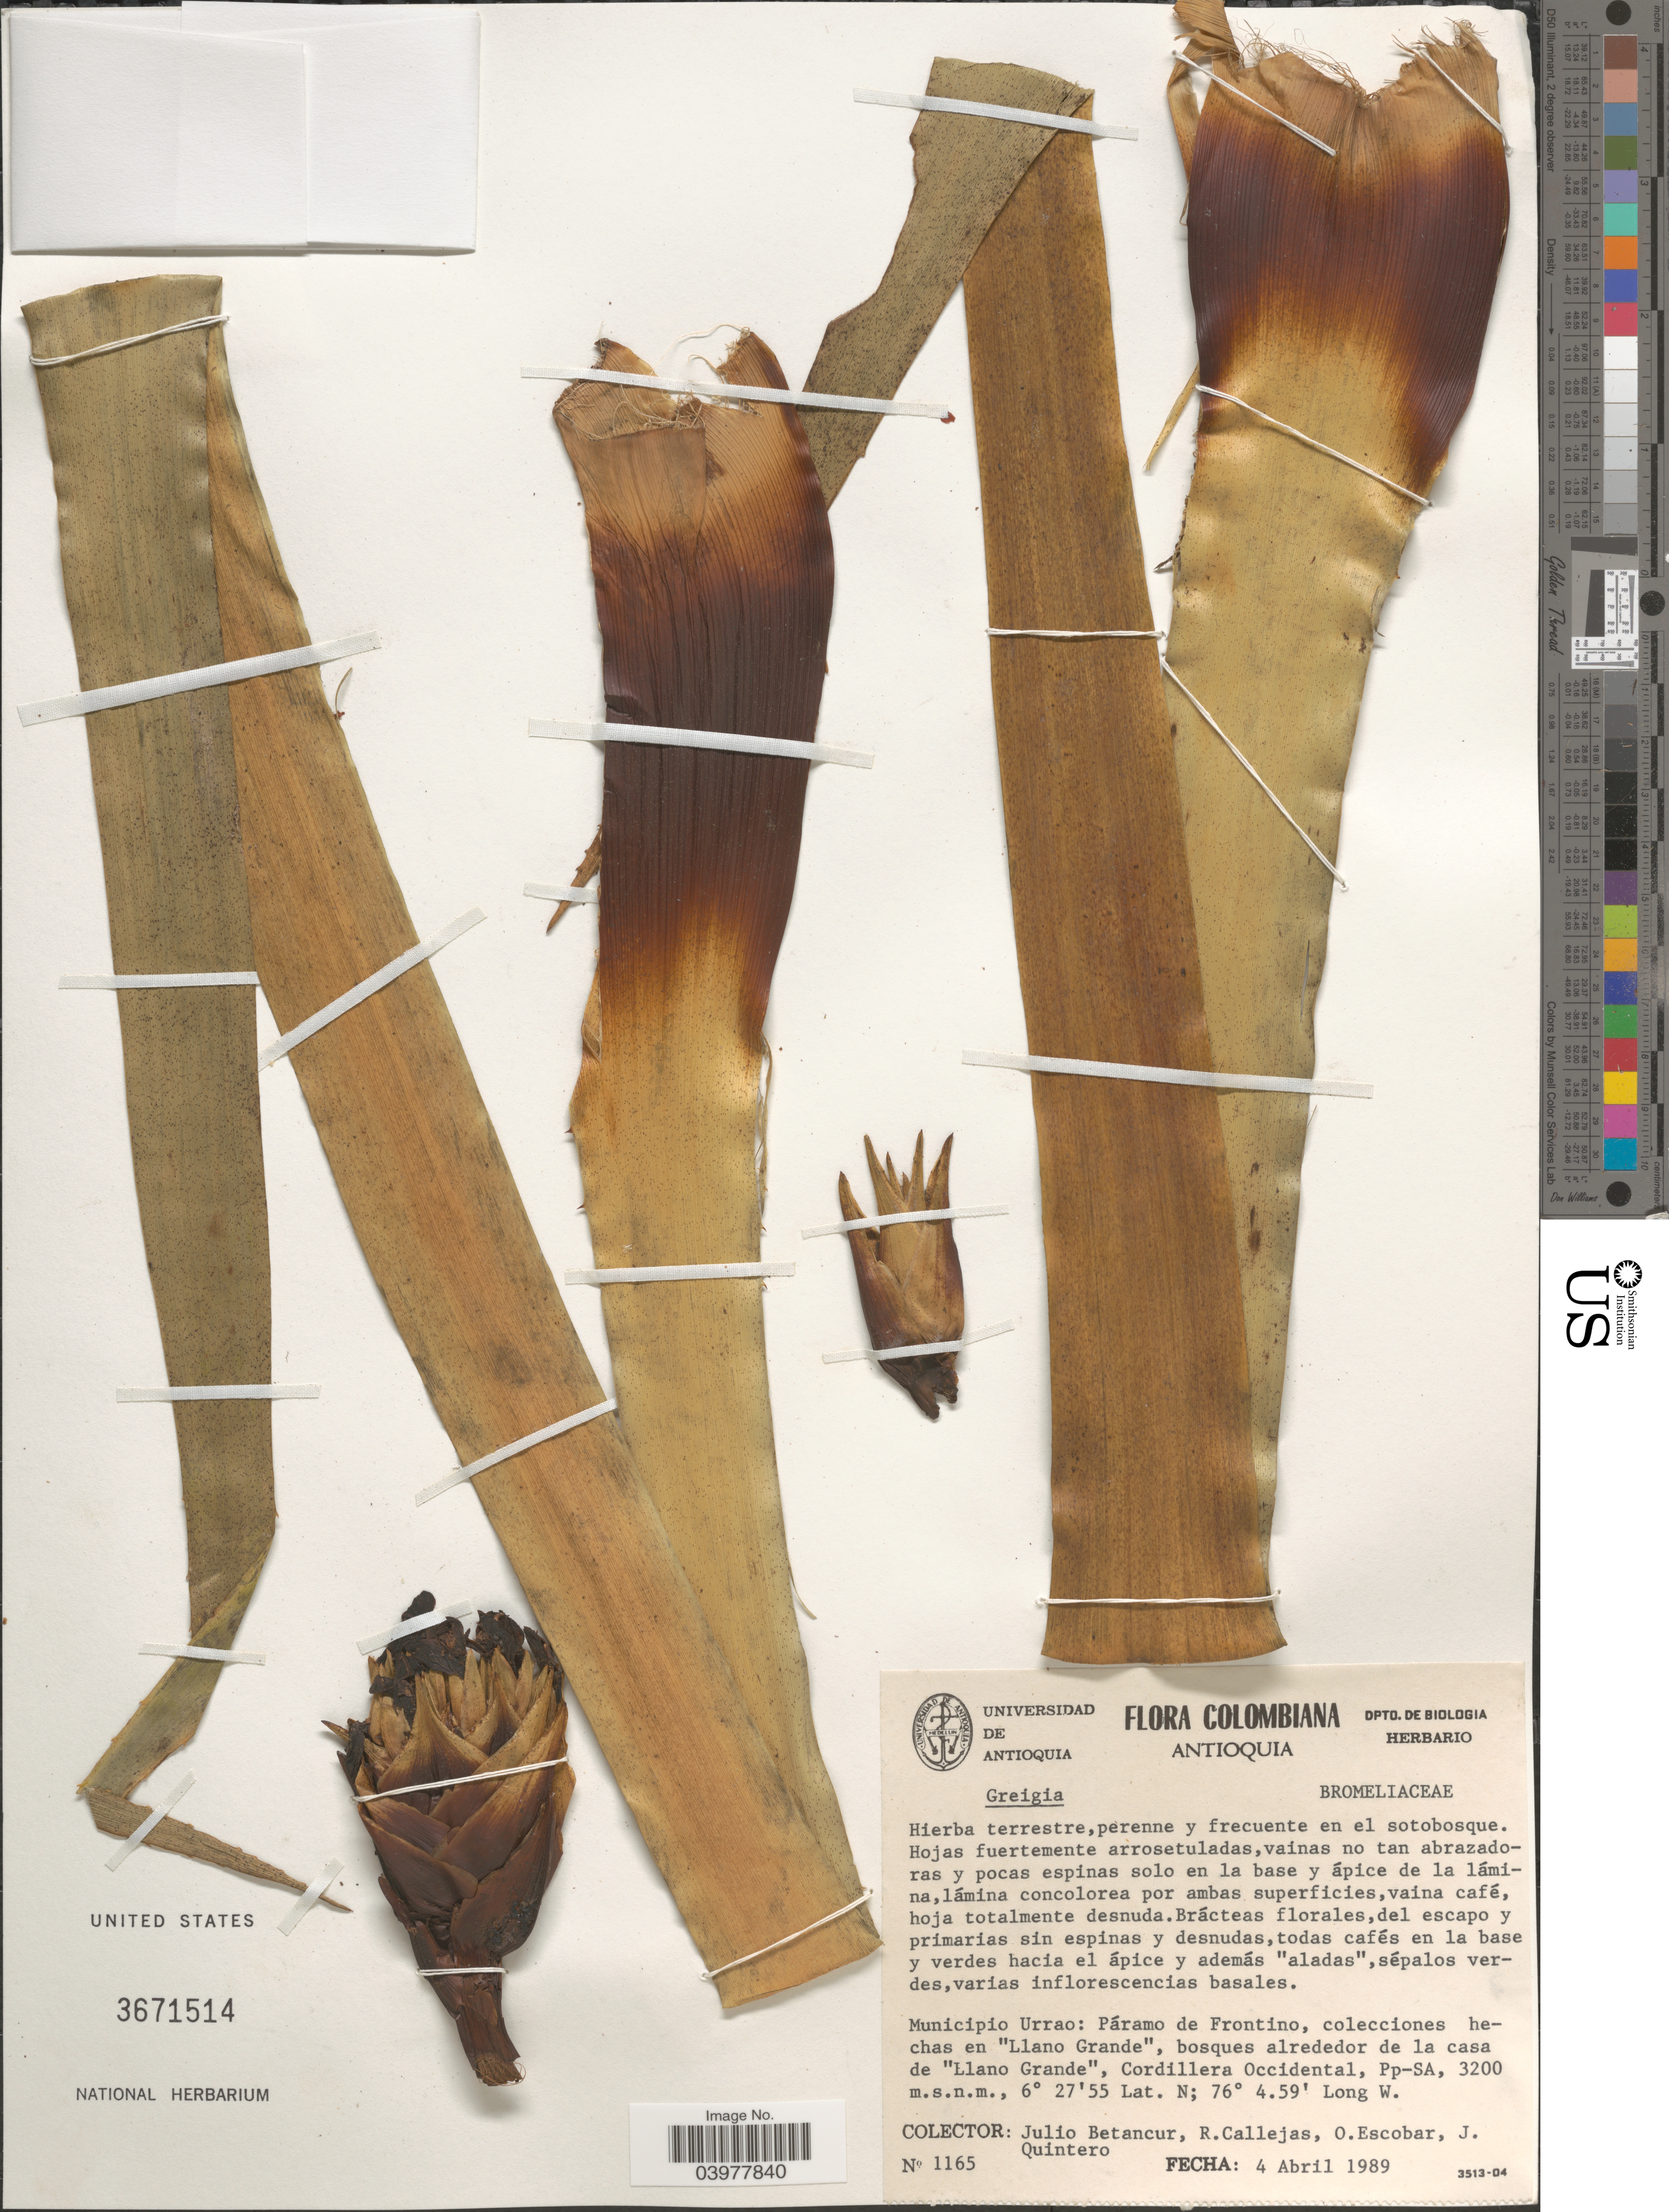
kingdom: Plantae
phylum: Tracheophyta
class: Liliopsida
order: Poales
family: Bromeliaceae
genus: Greigia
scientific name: Greigia sp.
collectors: J. Betancur, R. Callejas, O. Escobar & J. Quintero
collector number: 1165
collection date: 1989-04-04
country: Colombia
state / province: Antioquia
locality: Municipio Urrao: Páramo de Frontino, hechas en "Llano Grande", bosques alrededor de la casa de "Llano Grande", Cordillera Occidental.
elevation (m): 3200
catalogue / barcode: US 3671514